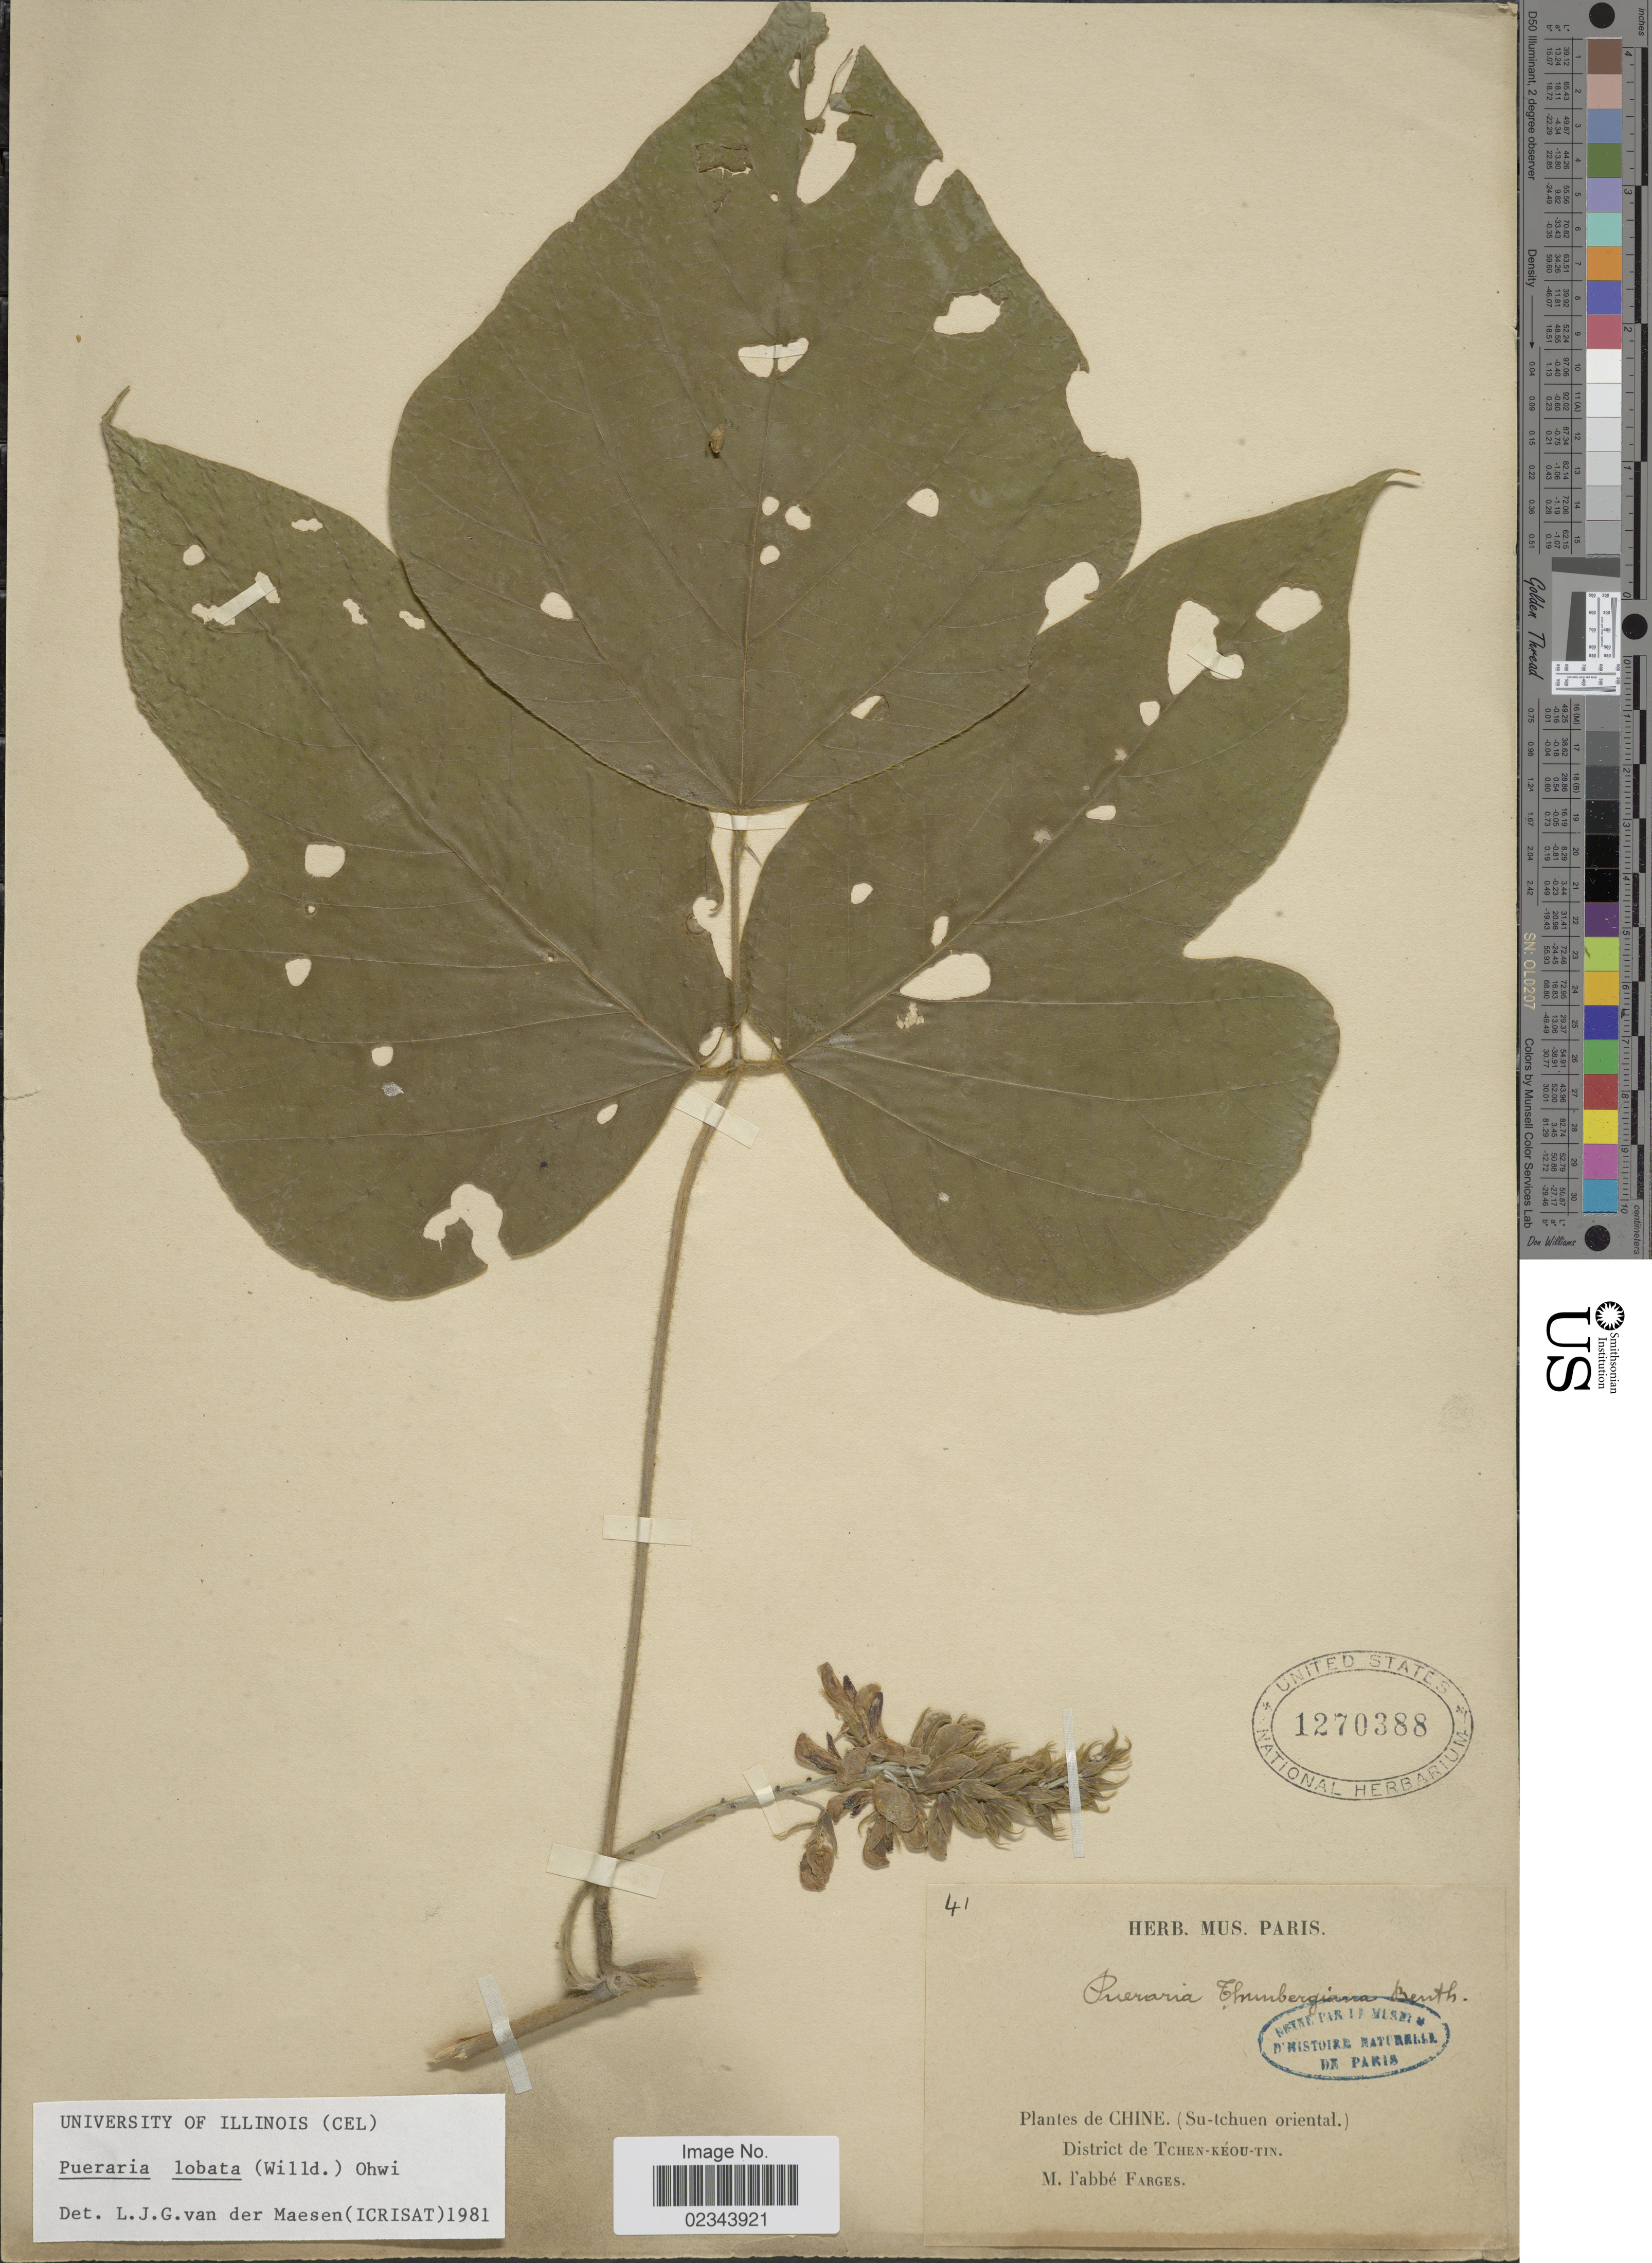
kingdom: Plantae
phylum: Tracheophyta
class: Magnoliopsida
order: Fabales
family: Fabaceae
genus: Pueraria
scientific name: Pueraria lobata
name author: (Willd.) Ohwi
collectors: M. Farges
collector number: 41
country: China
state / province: Sichuan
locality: Chine (Su-tchuen oriental) District de Tchen-Keou-Tin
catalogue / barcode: US 1270388